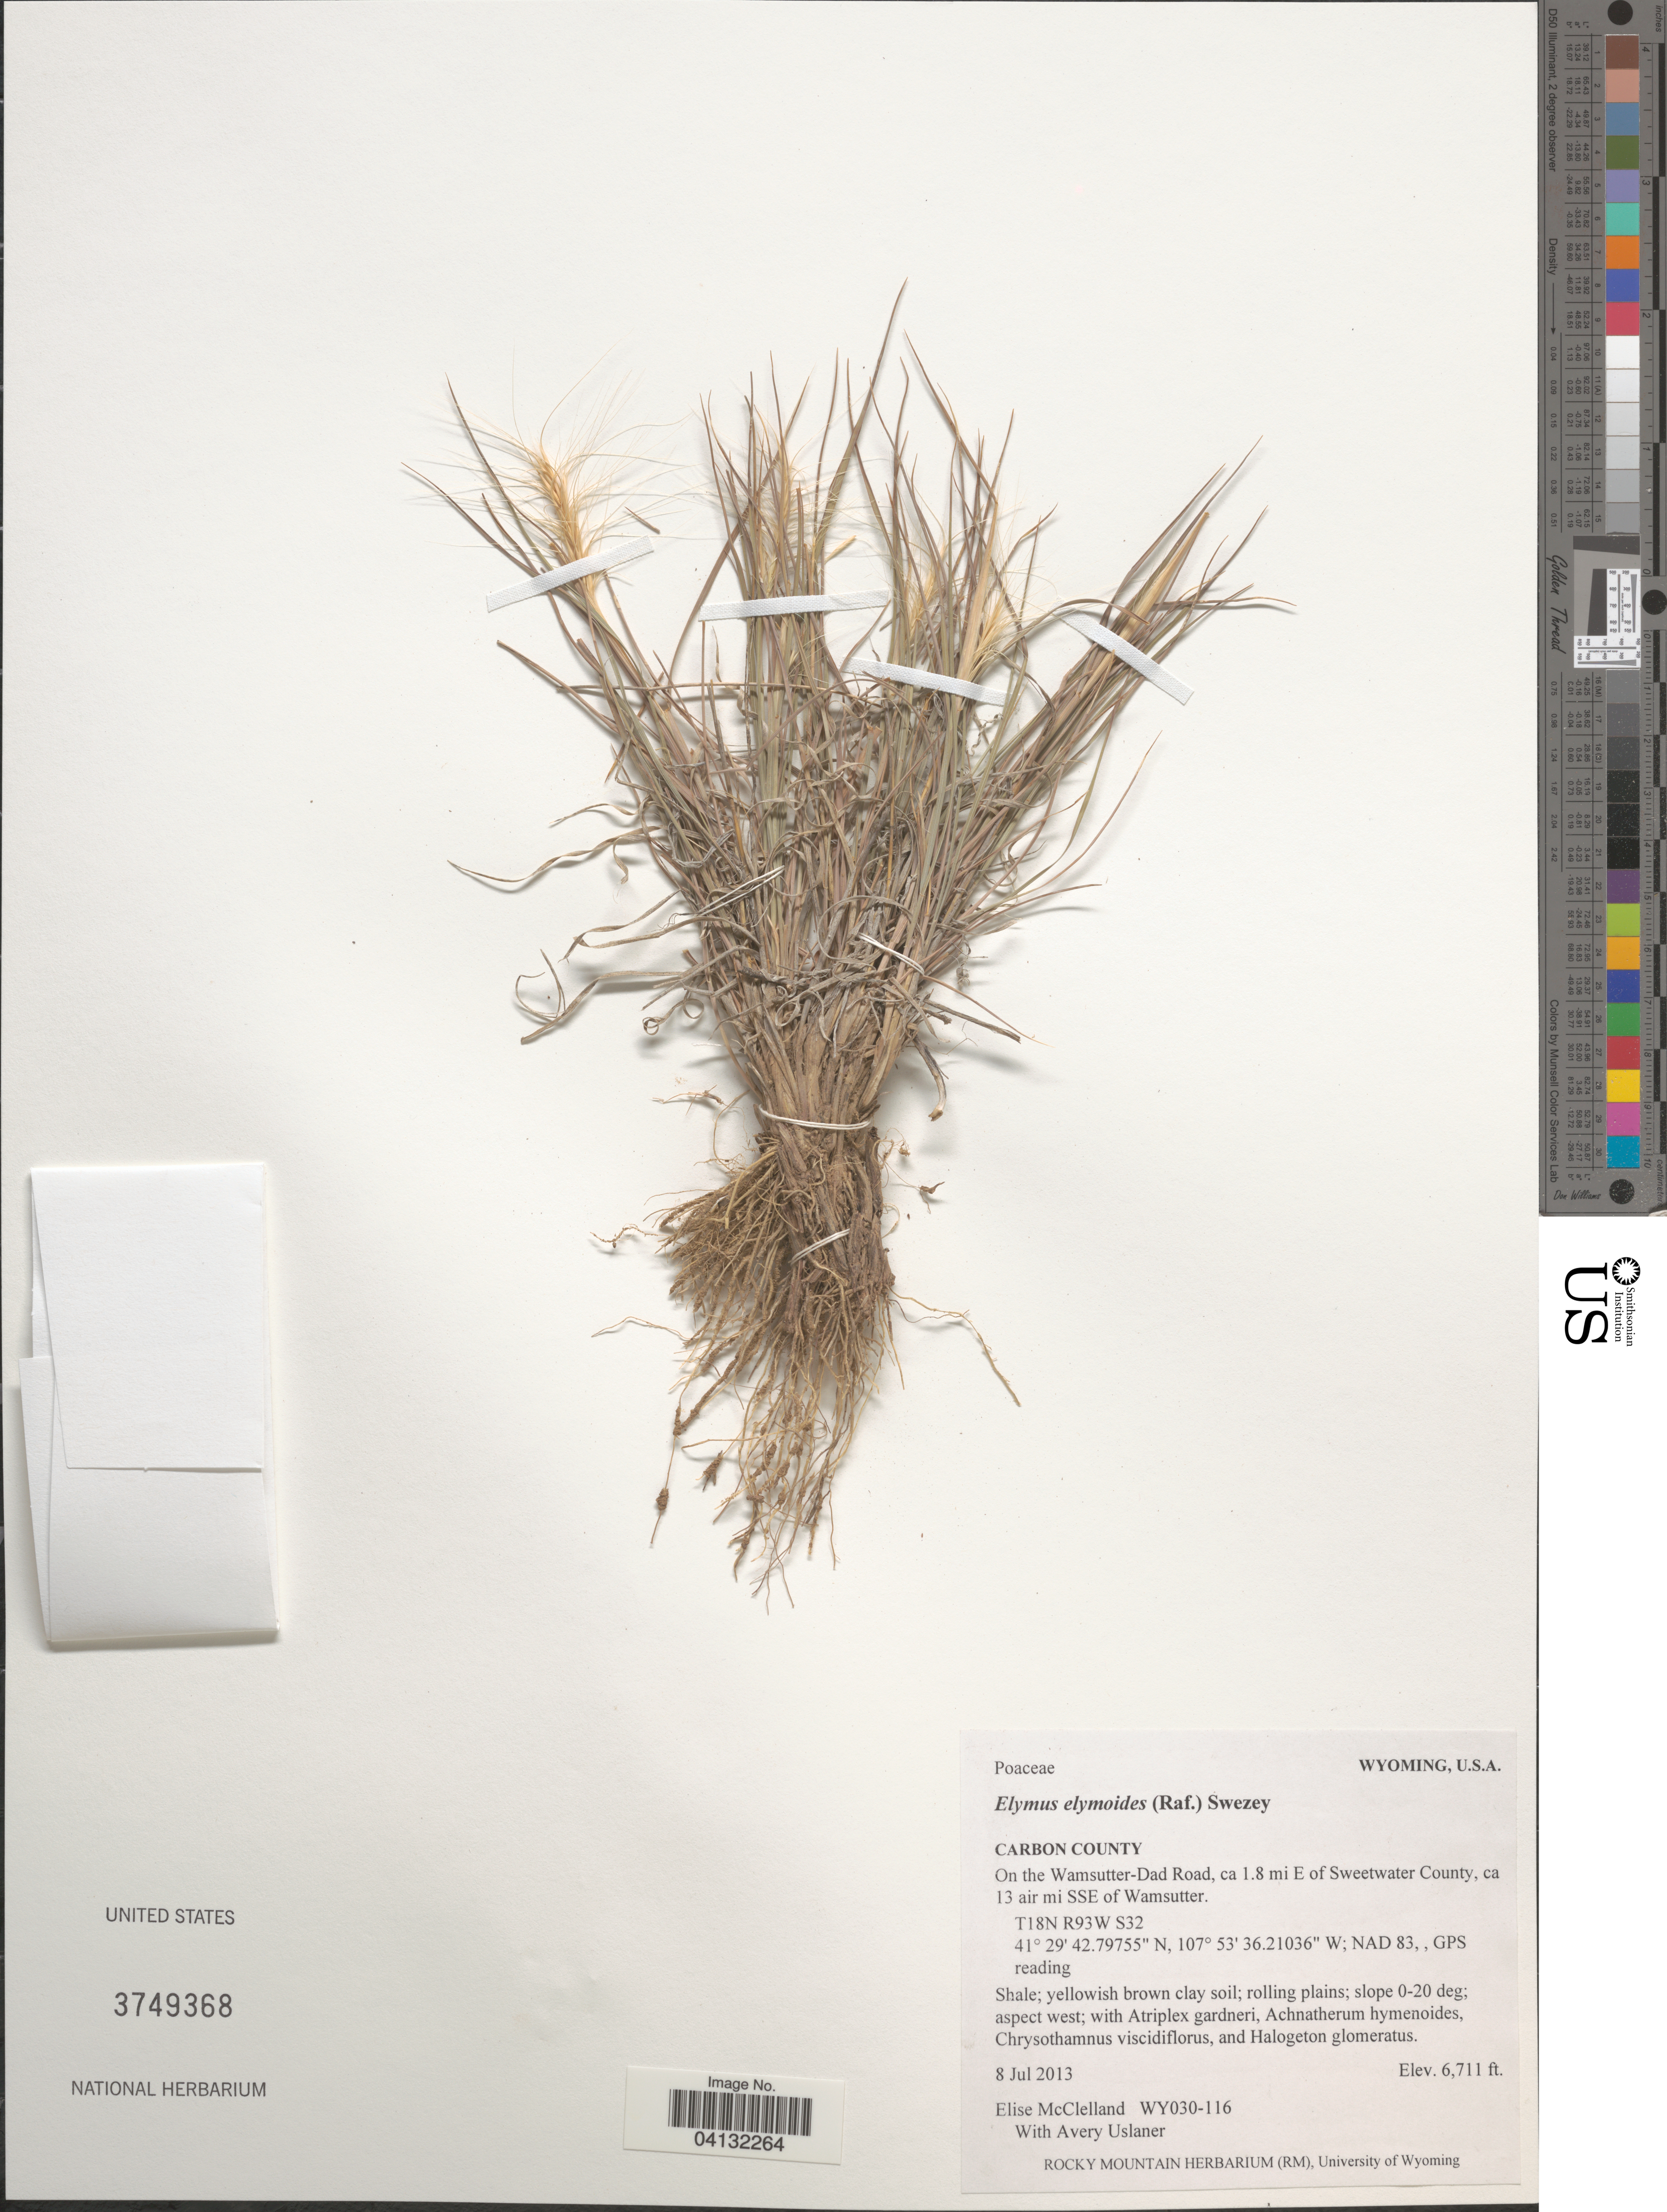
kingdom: Plantae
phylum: Tracheophyta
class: Liliopsida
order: Poales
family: Poaceae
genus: Elymus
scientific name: Elymus elymoides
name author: (Raf.) Swezey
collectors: E. McClelland & A. Uslaner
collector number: WY030-116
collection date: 2013-07-08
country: United States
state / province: Wyoming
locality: Carbon County. On the Wamsutter-Dad Road, ca 1.8 mi E of Sweetwater County, ca 13 air mi SSE of Wamsutter. T18N R93W S32. NAD 83, , GPS reading.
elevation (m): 2046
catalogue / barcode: US 3749368